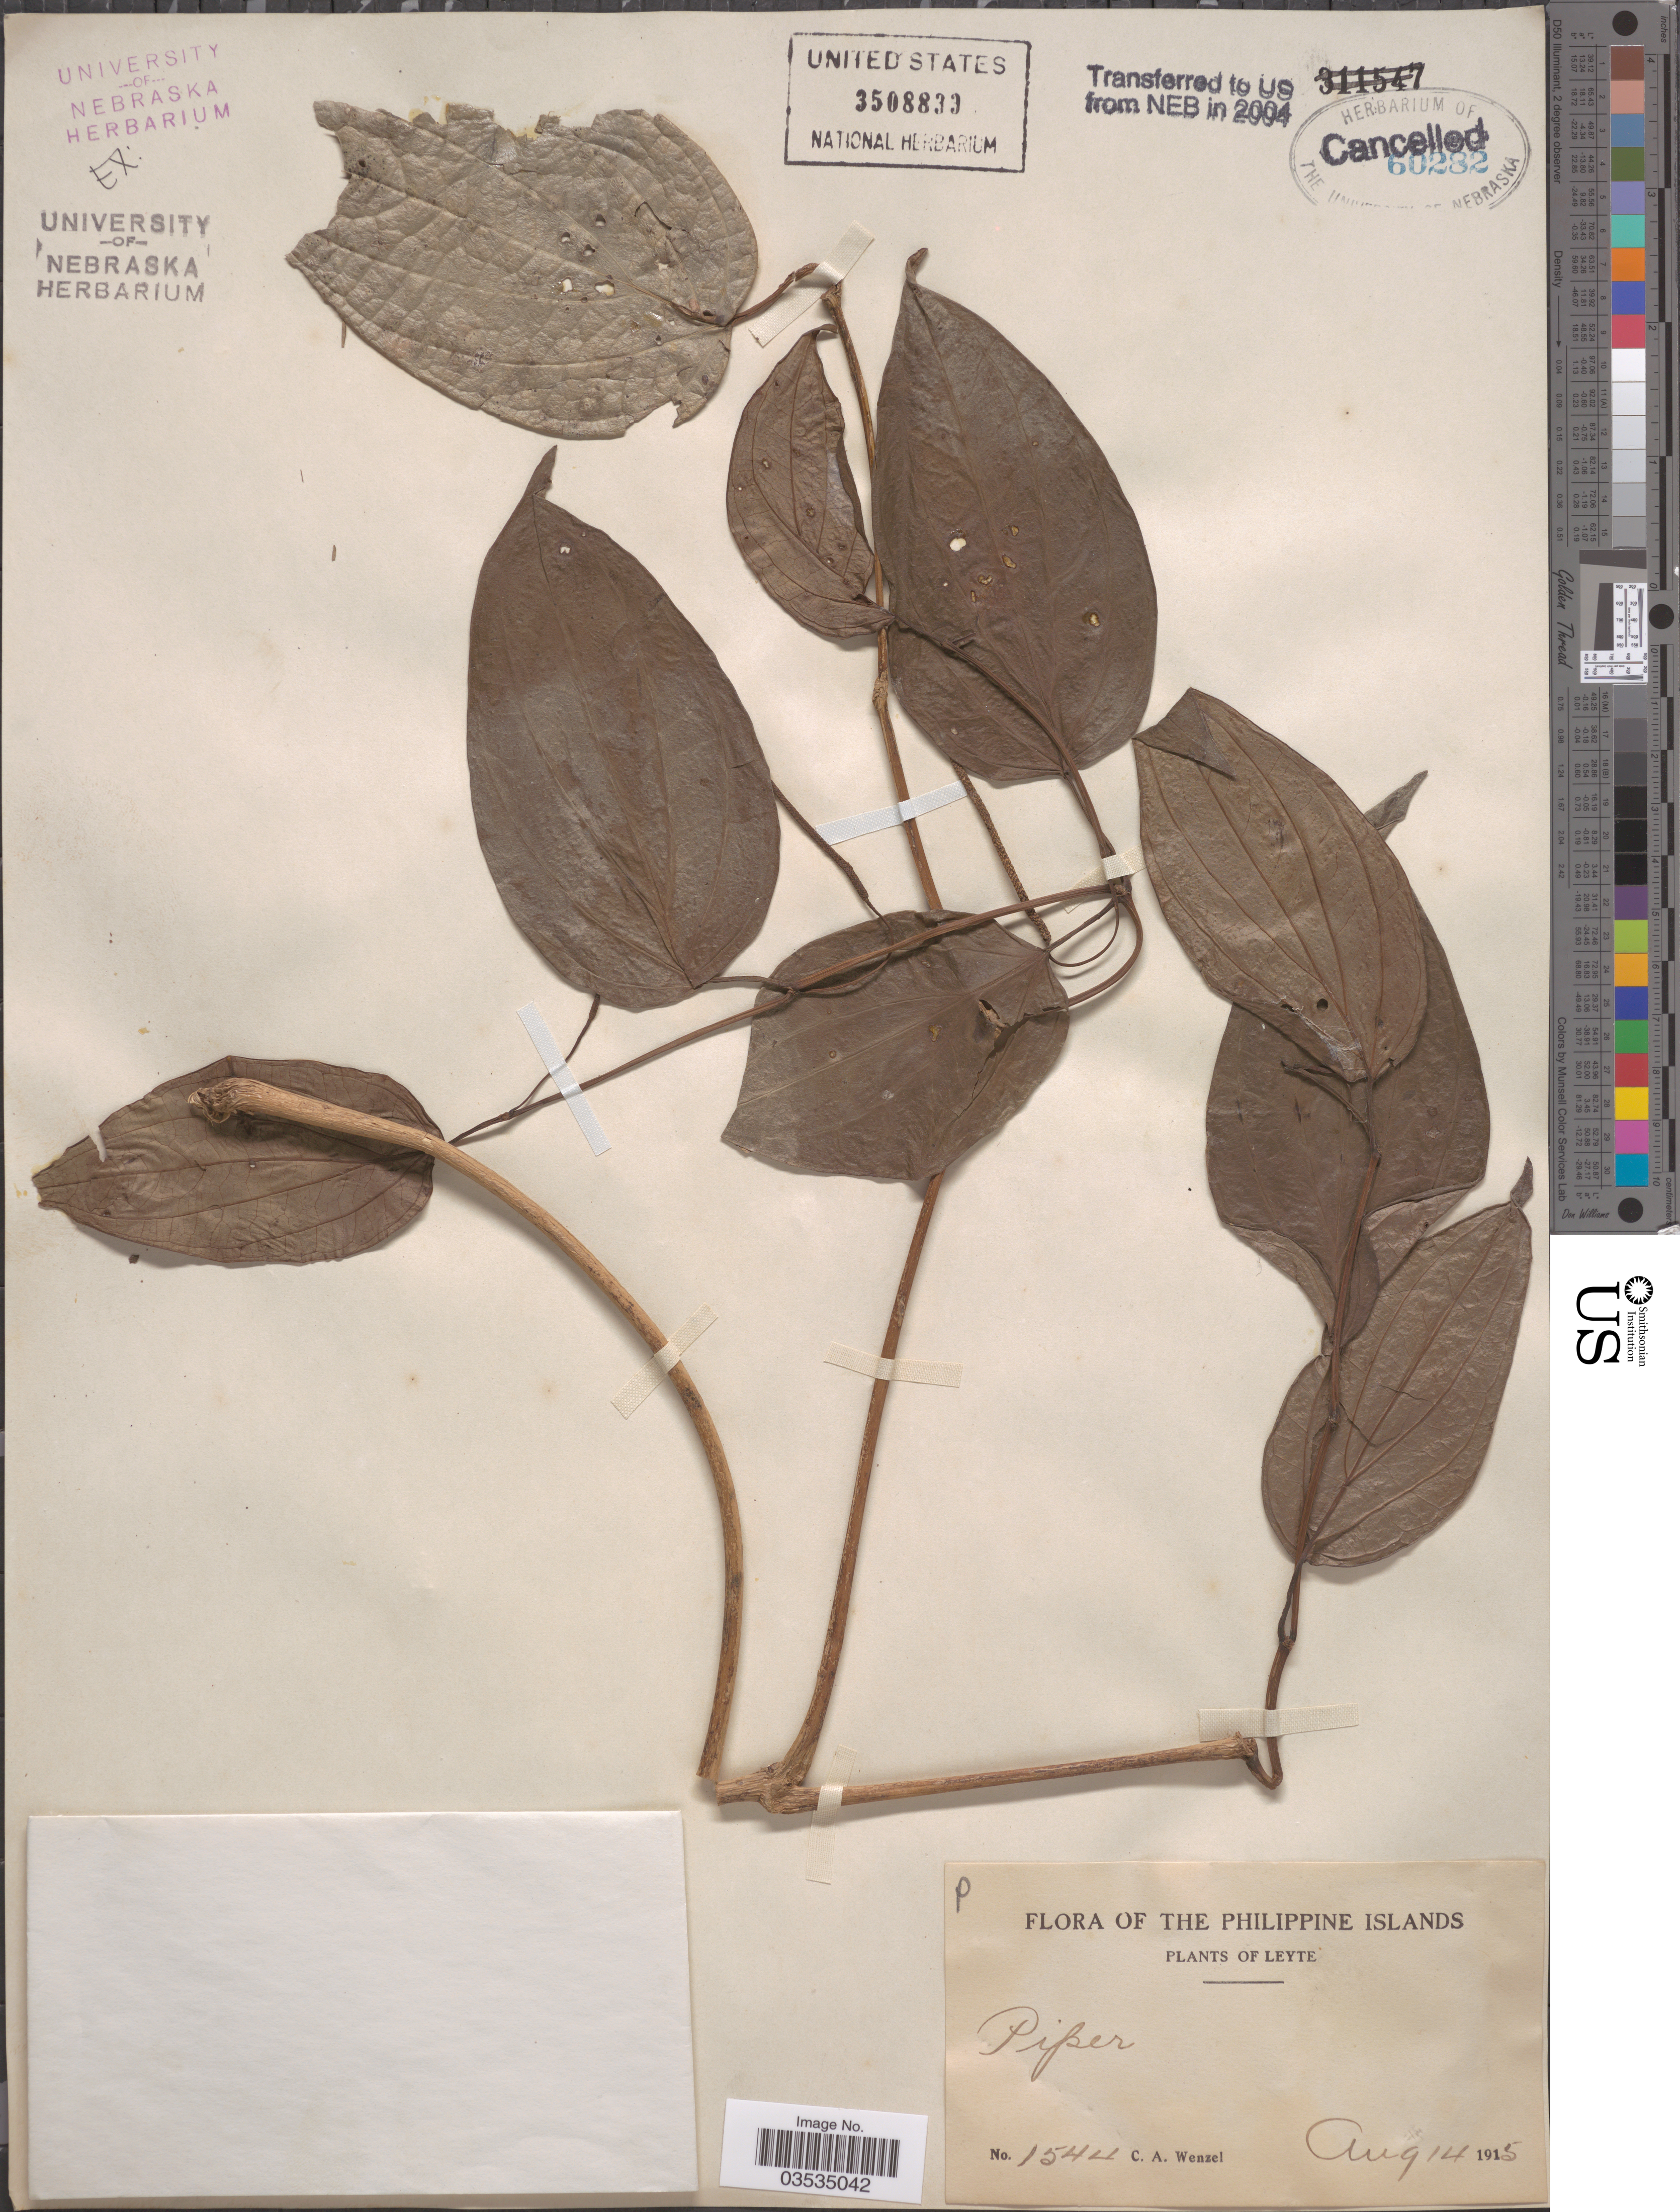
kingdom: Plantae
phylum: Tracheophyta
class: Magnoliopsida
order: Piperales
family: Piperaceae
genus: Piper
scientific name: Piper sp.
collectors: C. Wenzel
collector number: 1544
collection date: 1915-08-14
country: Philippines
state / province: Eastern Visayas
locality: Philippine Islands. Leyte.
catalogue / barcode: US 3508833